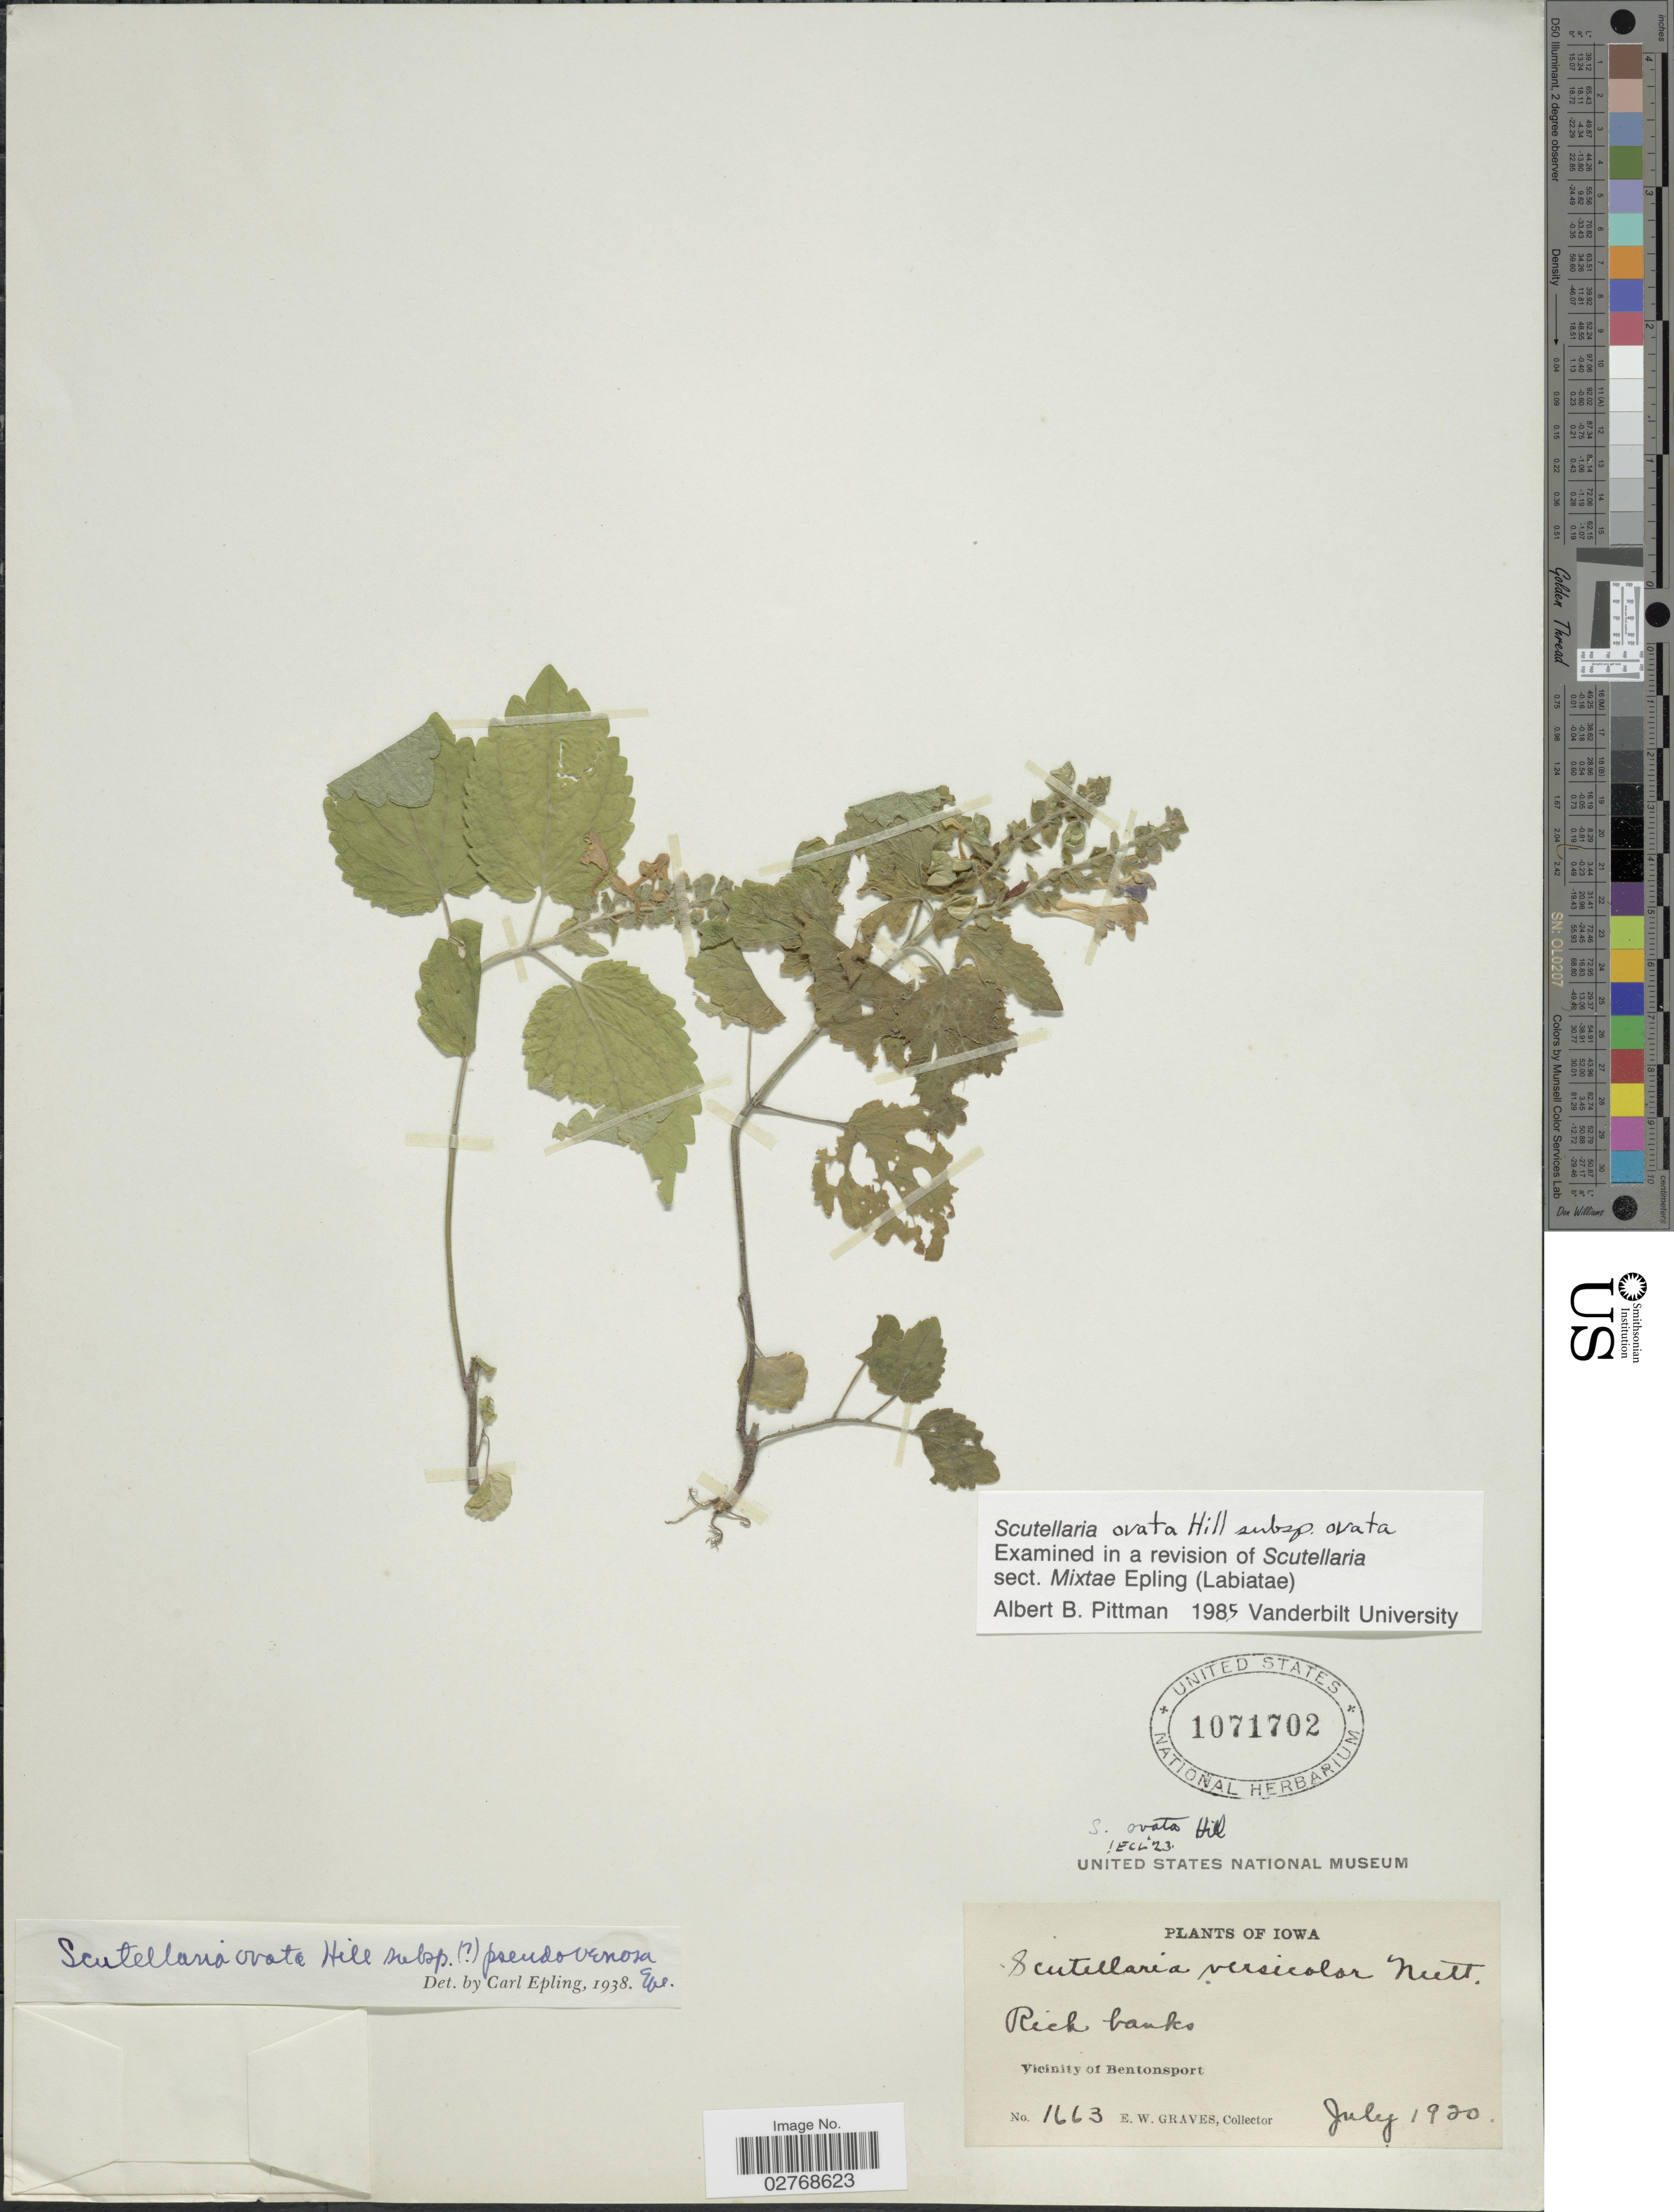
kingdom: Plantae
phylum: Tracheophyta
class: Magnoliopsida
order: Lamiales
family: Lamiaceae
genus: Scutellaria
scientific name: Scutellaria ovata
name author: Hill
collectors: E. Graves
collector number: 1663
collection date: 1920-07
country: United States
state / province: Iowa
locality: Rick banks. Vicinity of Bentonsport.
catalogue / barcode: US 1071702